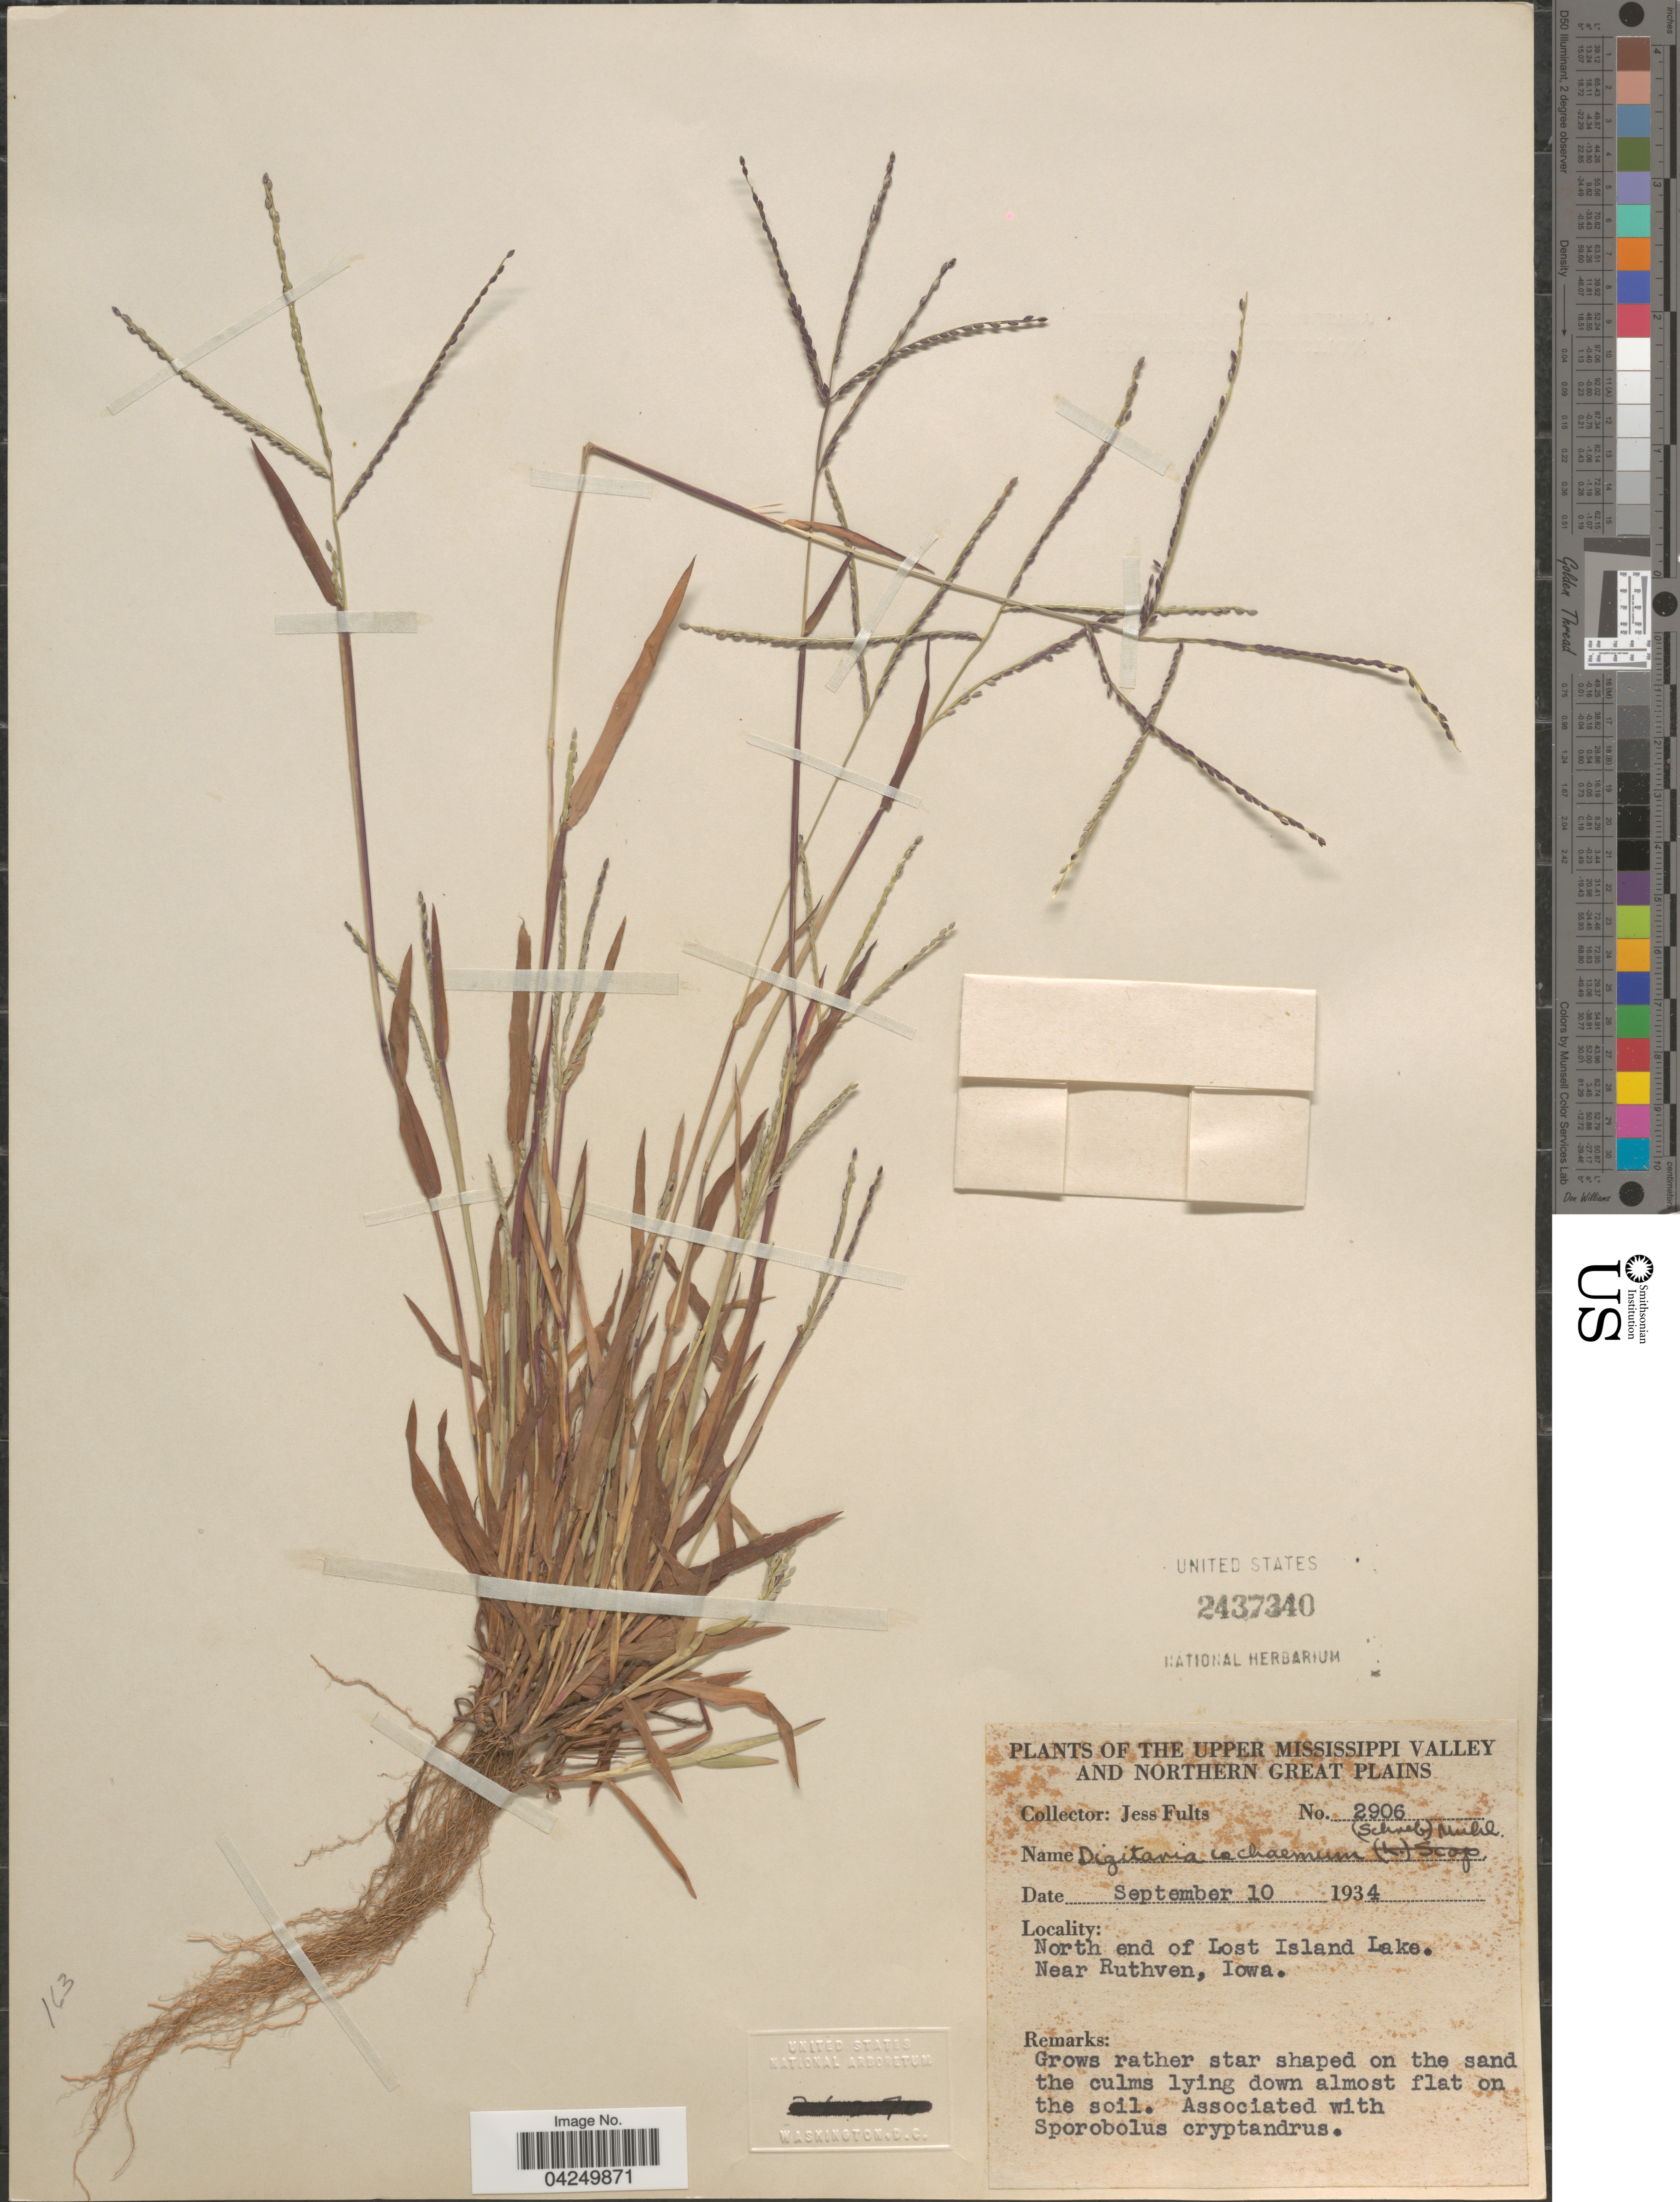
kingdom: Plantae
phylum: Tracheophyta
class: Liliopsida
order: Poales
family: Poaceae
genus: Digitaria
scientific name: Digitaria ischaemum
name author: (Schreber) Schreber ex Muhl.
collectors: J. Fults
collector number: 2906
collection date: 1934-09-10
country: United States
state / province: Iowa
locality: The Upper Mississippi Valley and Northern Great Plains. North end of Lost Island Lake. Near Ruthven.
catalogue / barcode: US 2437340